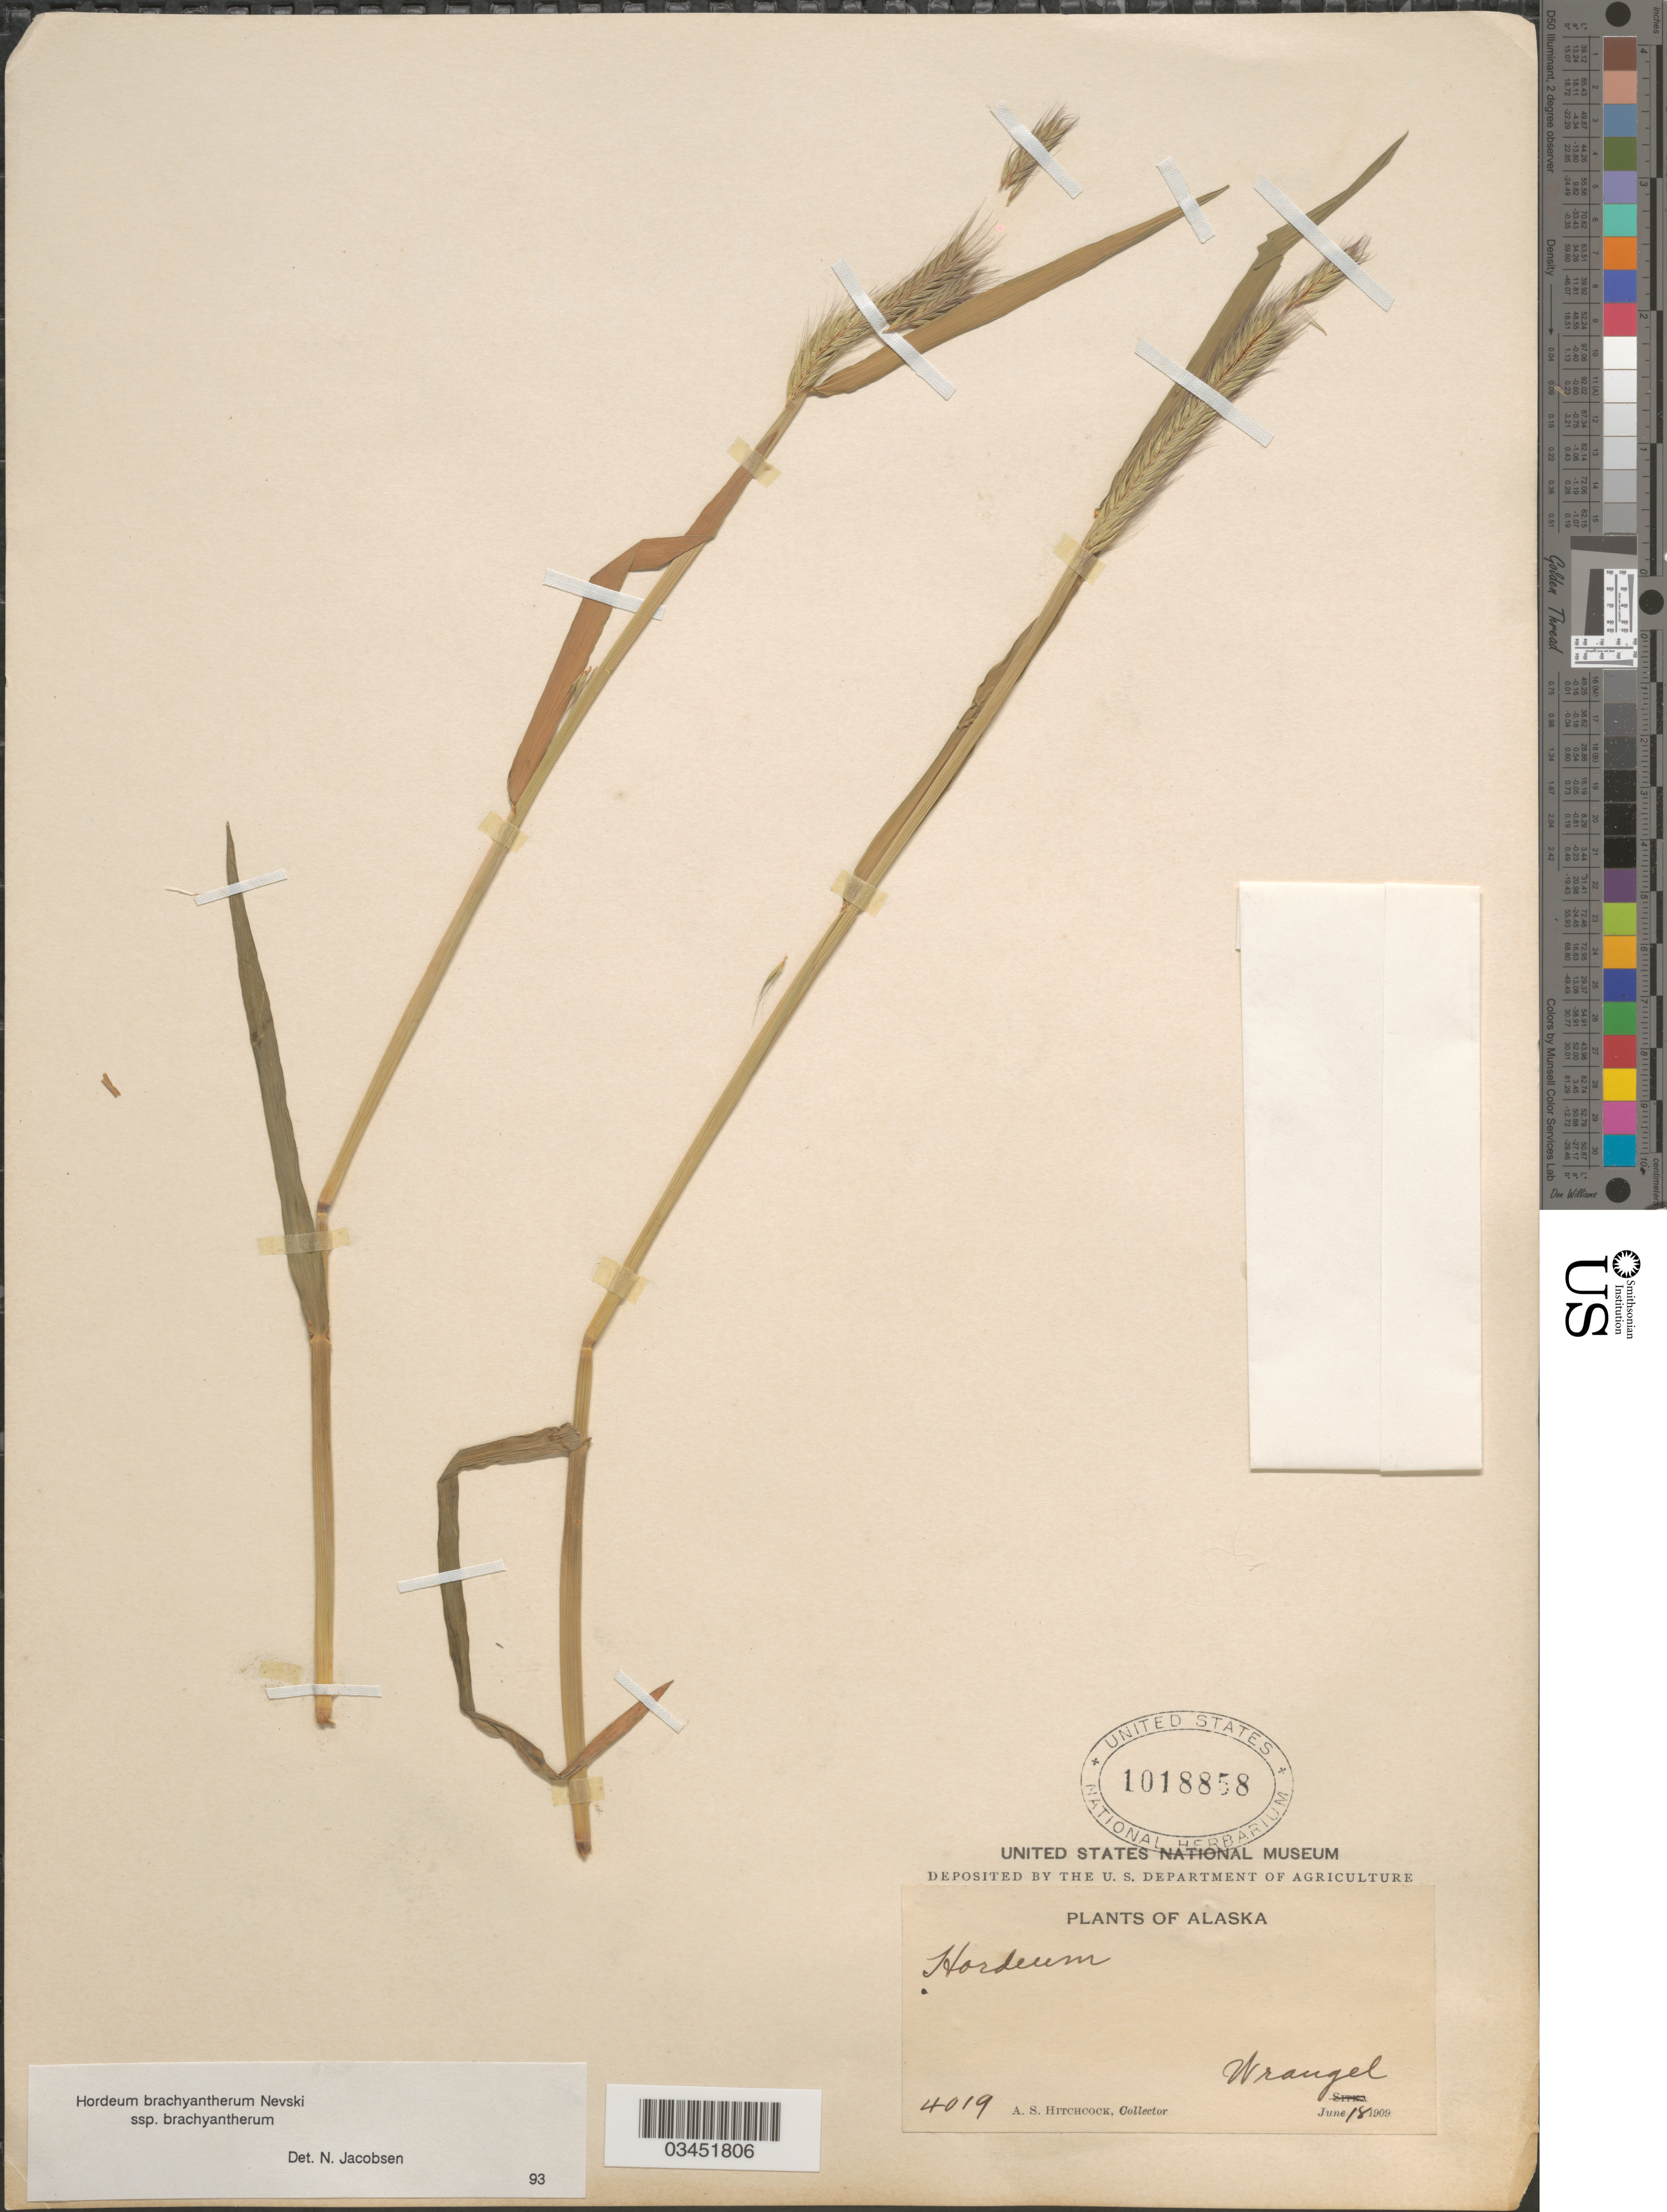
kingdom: Plantae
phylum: Tracheophyta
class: Liliopsida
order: Poales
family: Poaceae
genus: Hordeum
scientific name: Hordeum brachyantherum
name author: Nevski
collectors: A. S. Hitchcock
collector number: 4019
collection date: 1909-06-18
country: United States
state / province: Alaska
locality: Wrangell.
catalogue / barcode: US 1018858